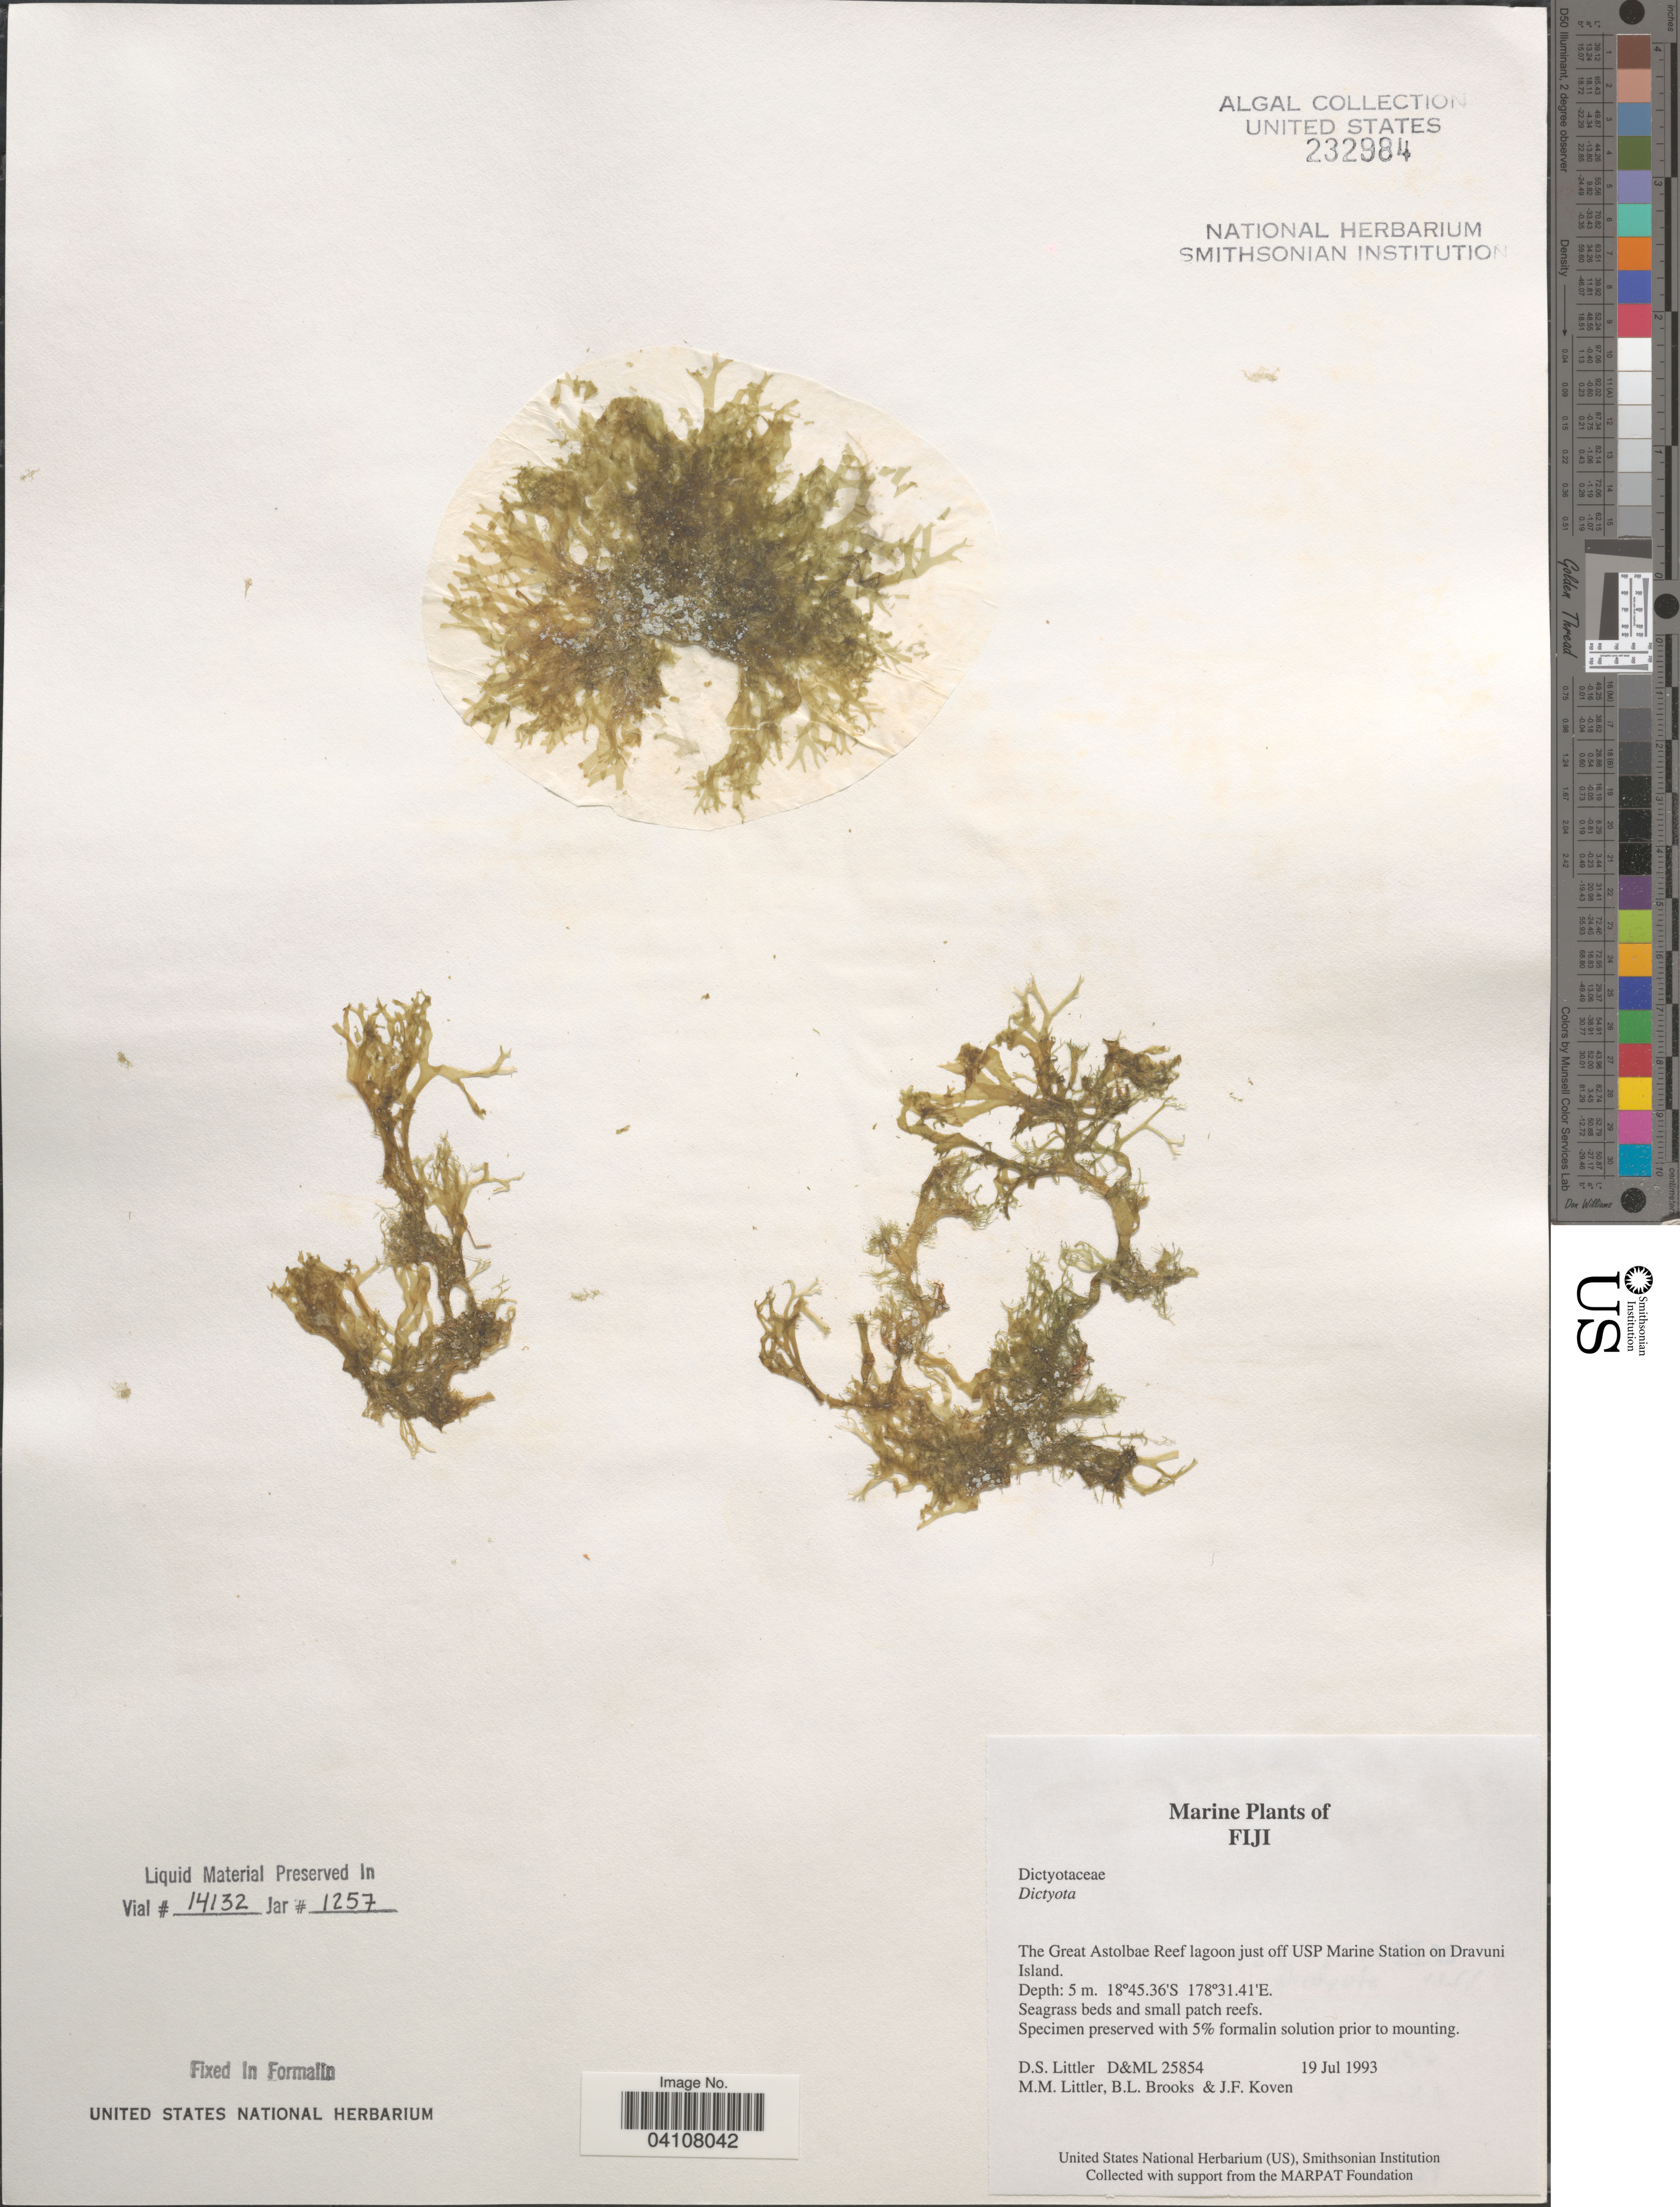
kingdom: Chromista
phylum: Ochrophyta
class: Phaeophyceae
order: Dictyotales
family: Dictyotaceae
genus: Dictyota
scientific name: Dictyota sp.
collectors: D. S. Littler, B. Brooks & J. Koven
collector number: D&ML25854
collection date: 1993-07-19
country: Fiji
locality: The Great Astolbae Reef lagoon just off USP Marine Station on Dravuni Island.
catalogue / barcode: US 232984